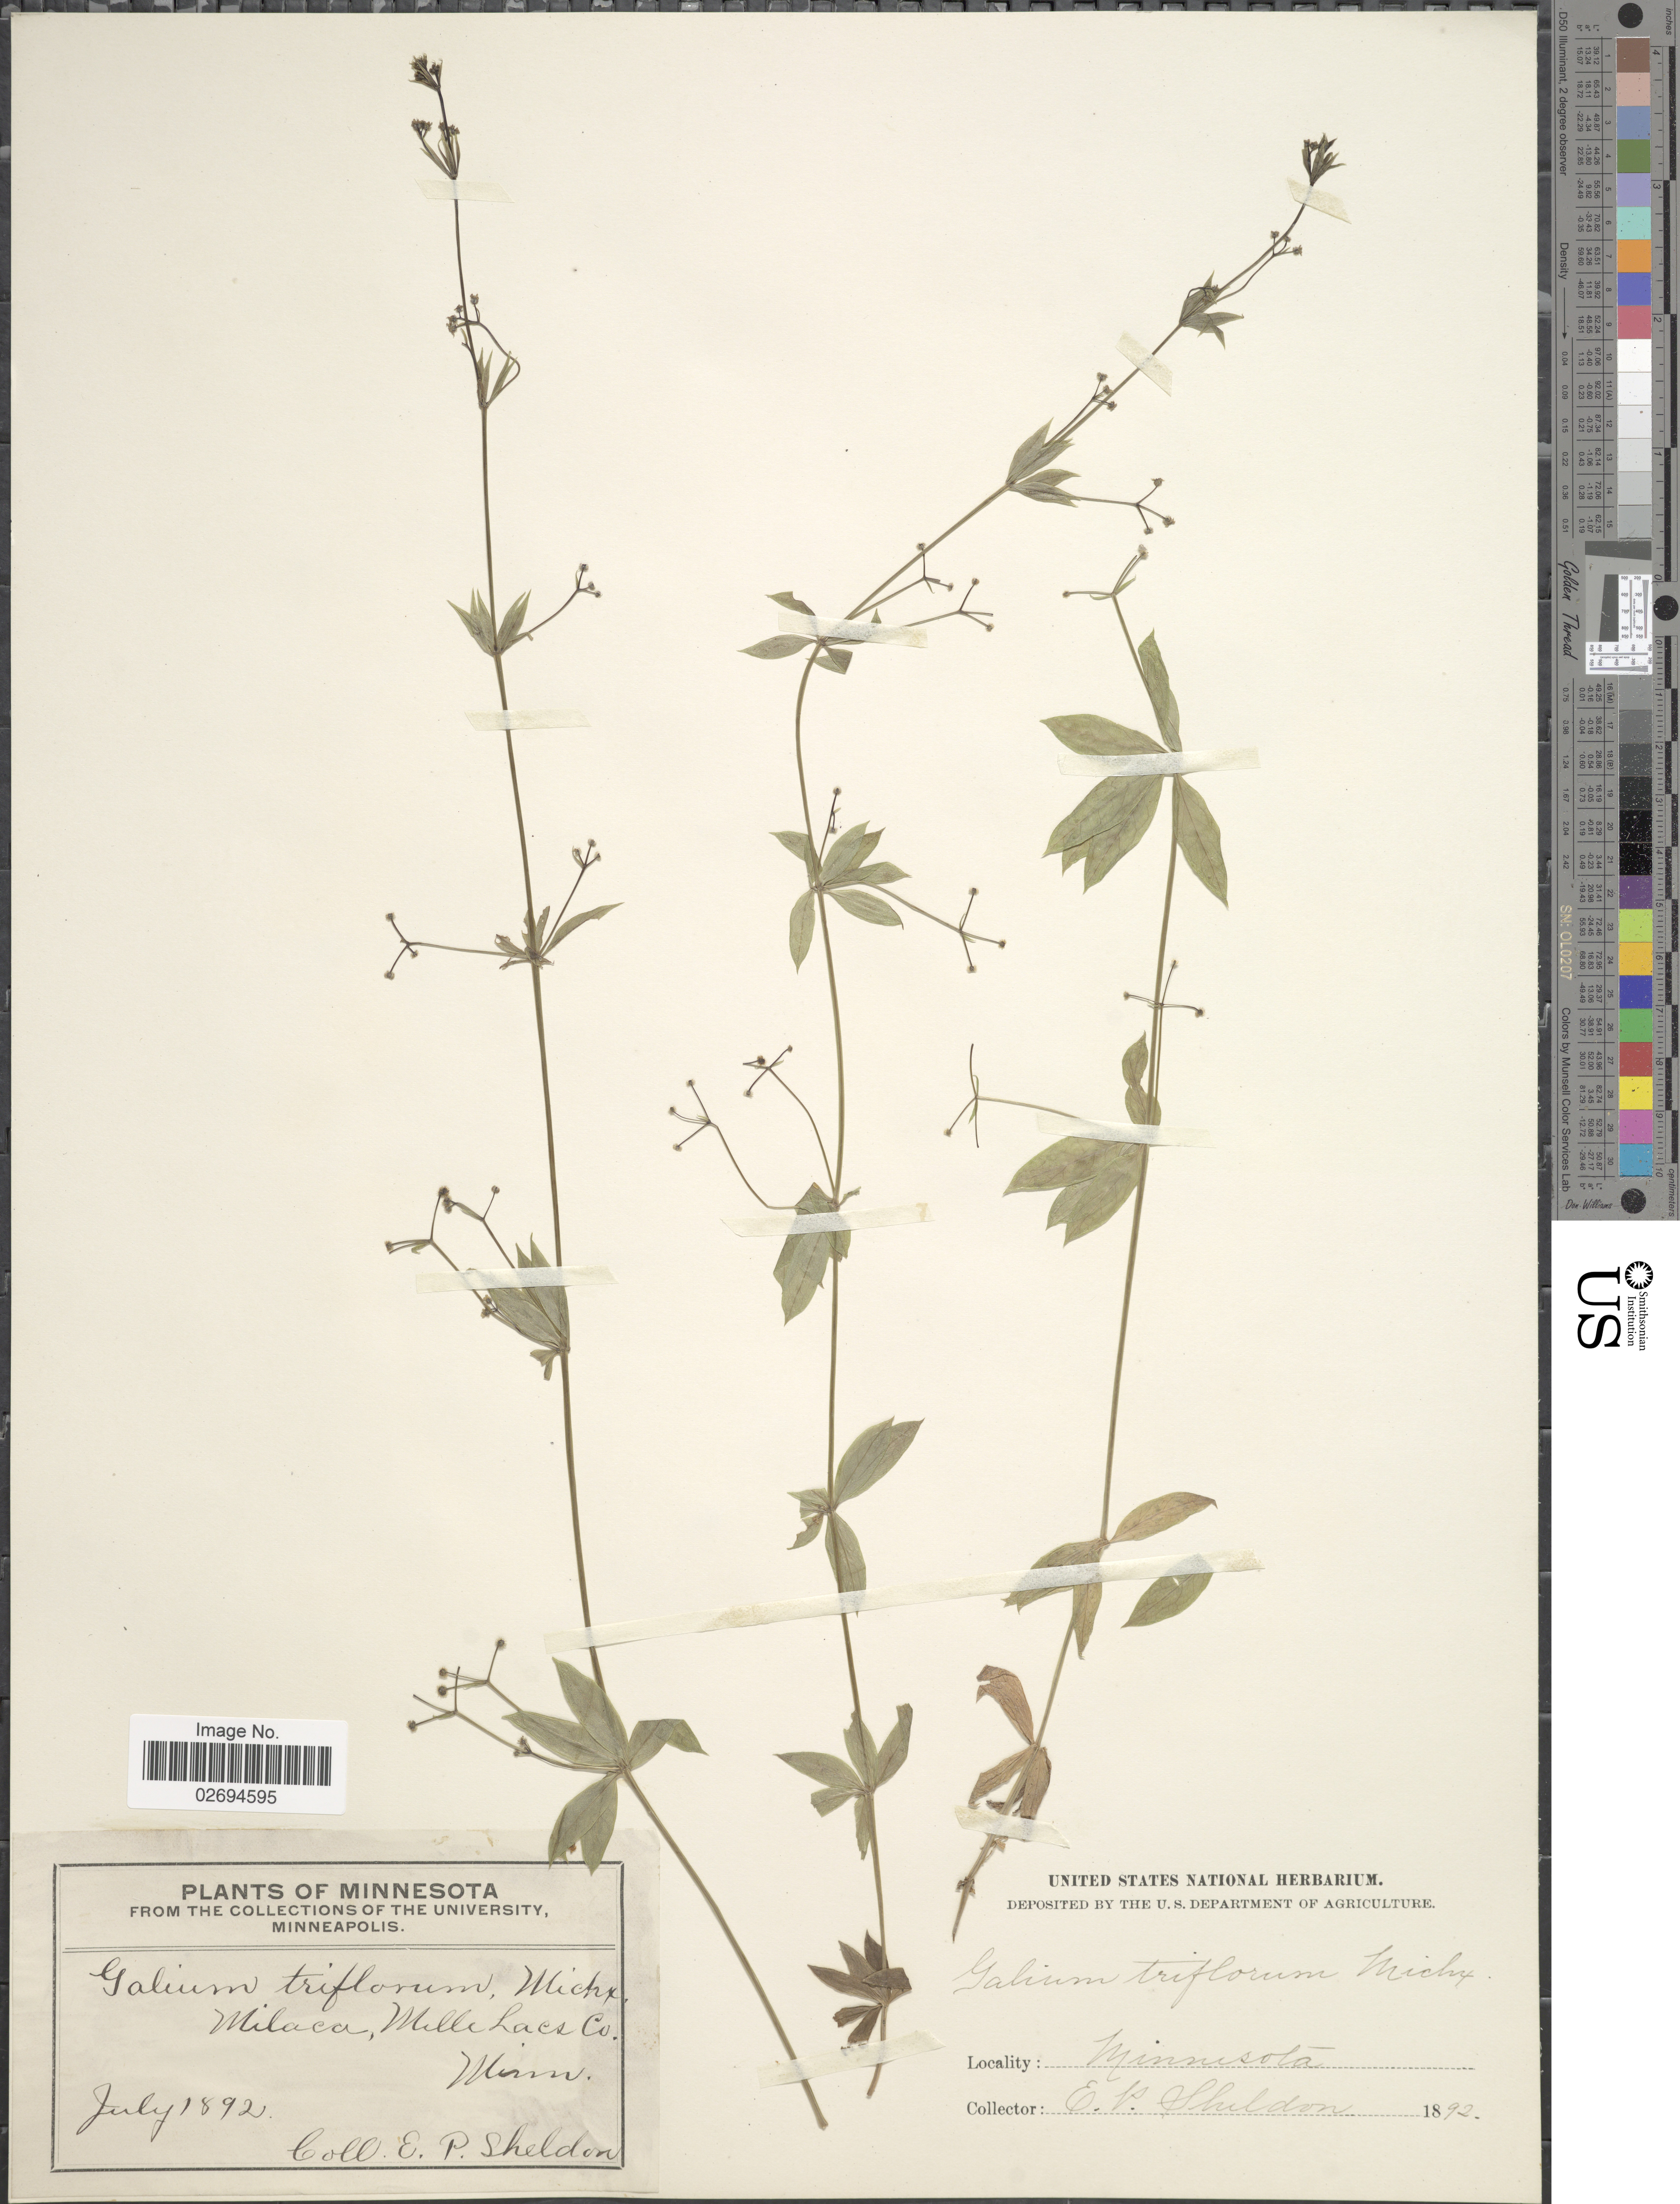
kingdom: Plantae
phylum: Tracheophyta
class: Magnoliopsida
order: Gentianales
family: Rubiaceae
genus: Galium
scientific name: Galium triflorum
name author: Michx.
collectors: E. P. Sheldon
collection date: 1892-07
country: United States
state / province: Minnesota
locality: Milaca, Mille Lacs Co.